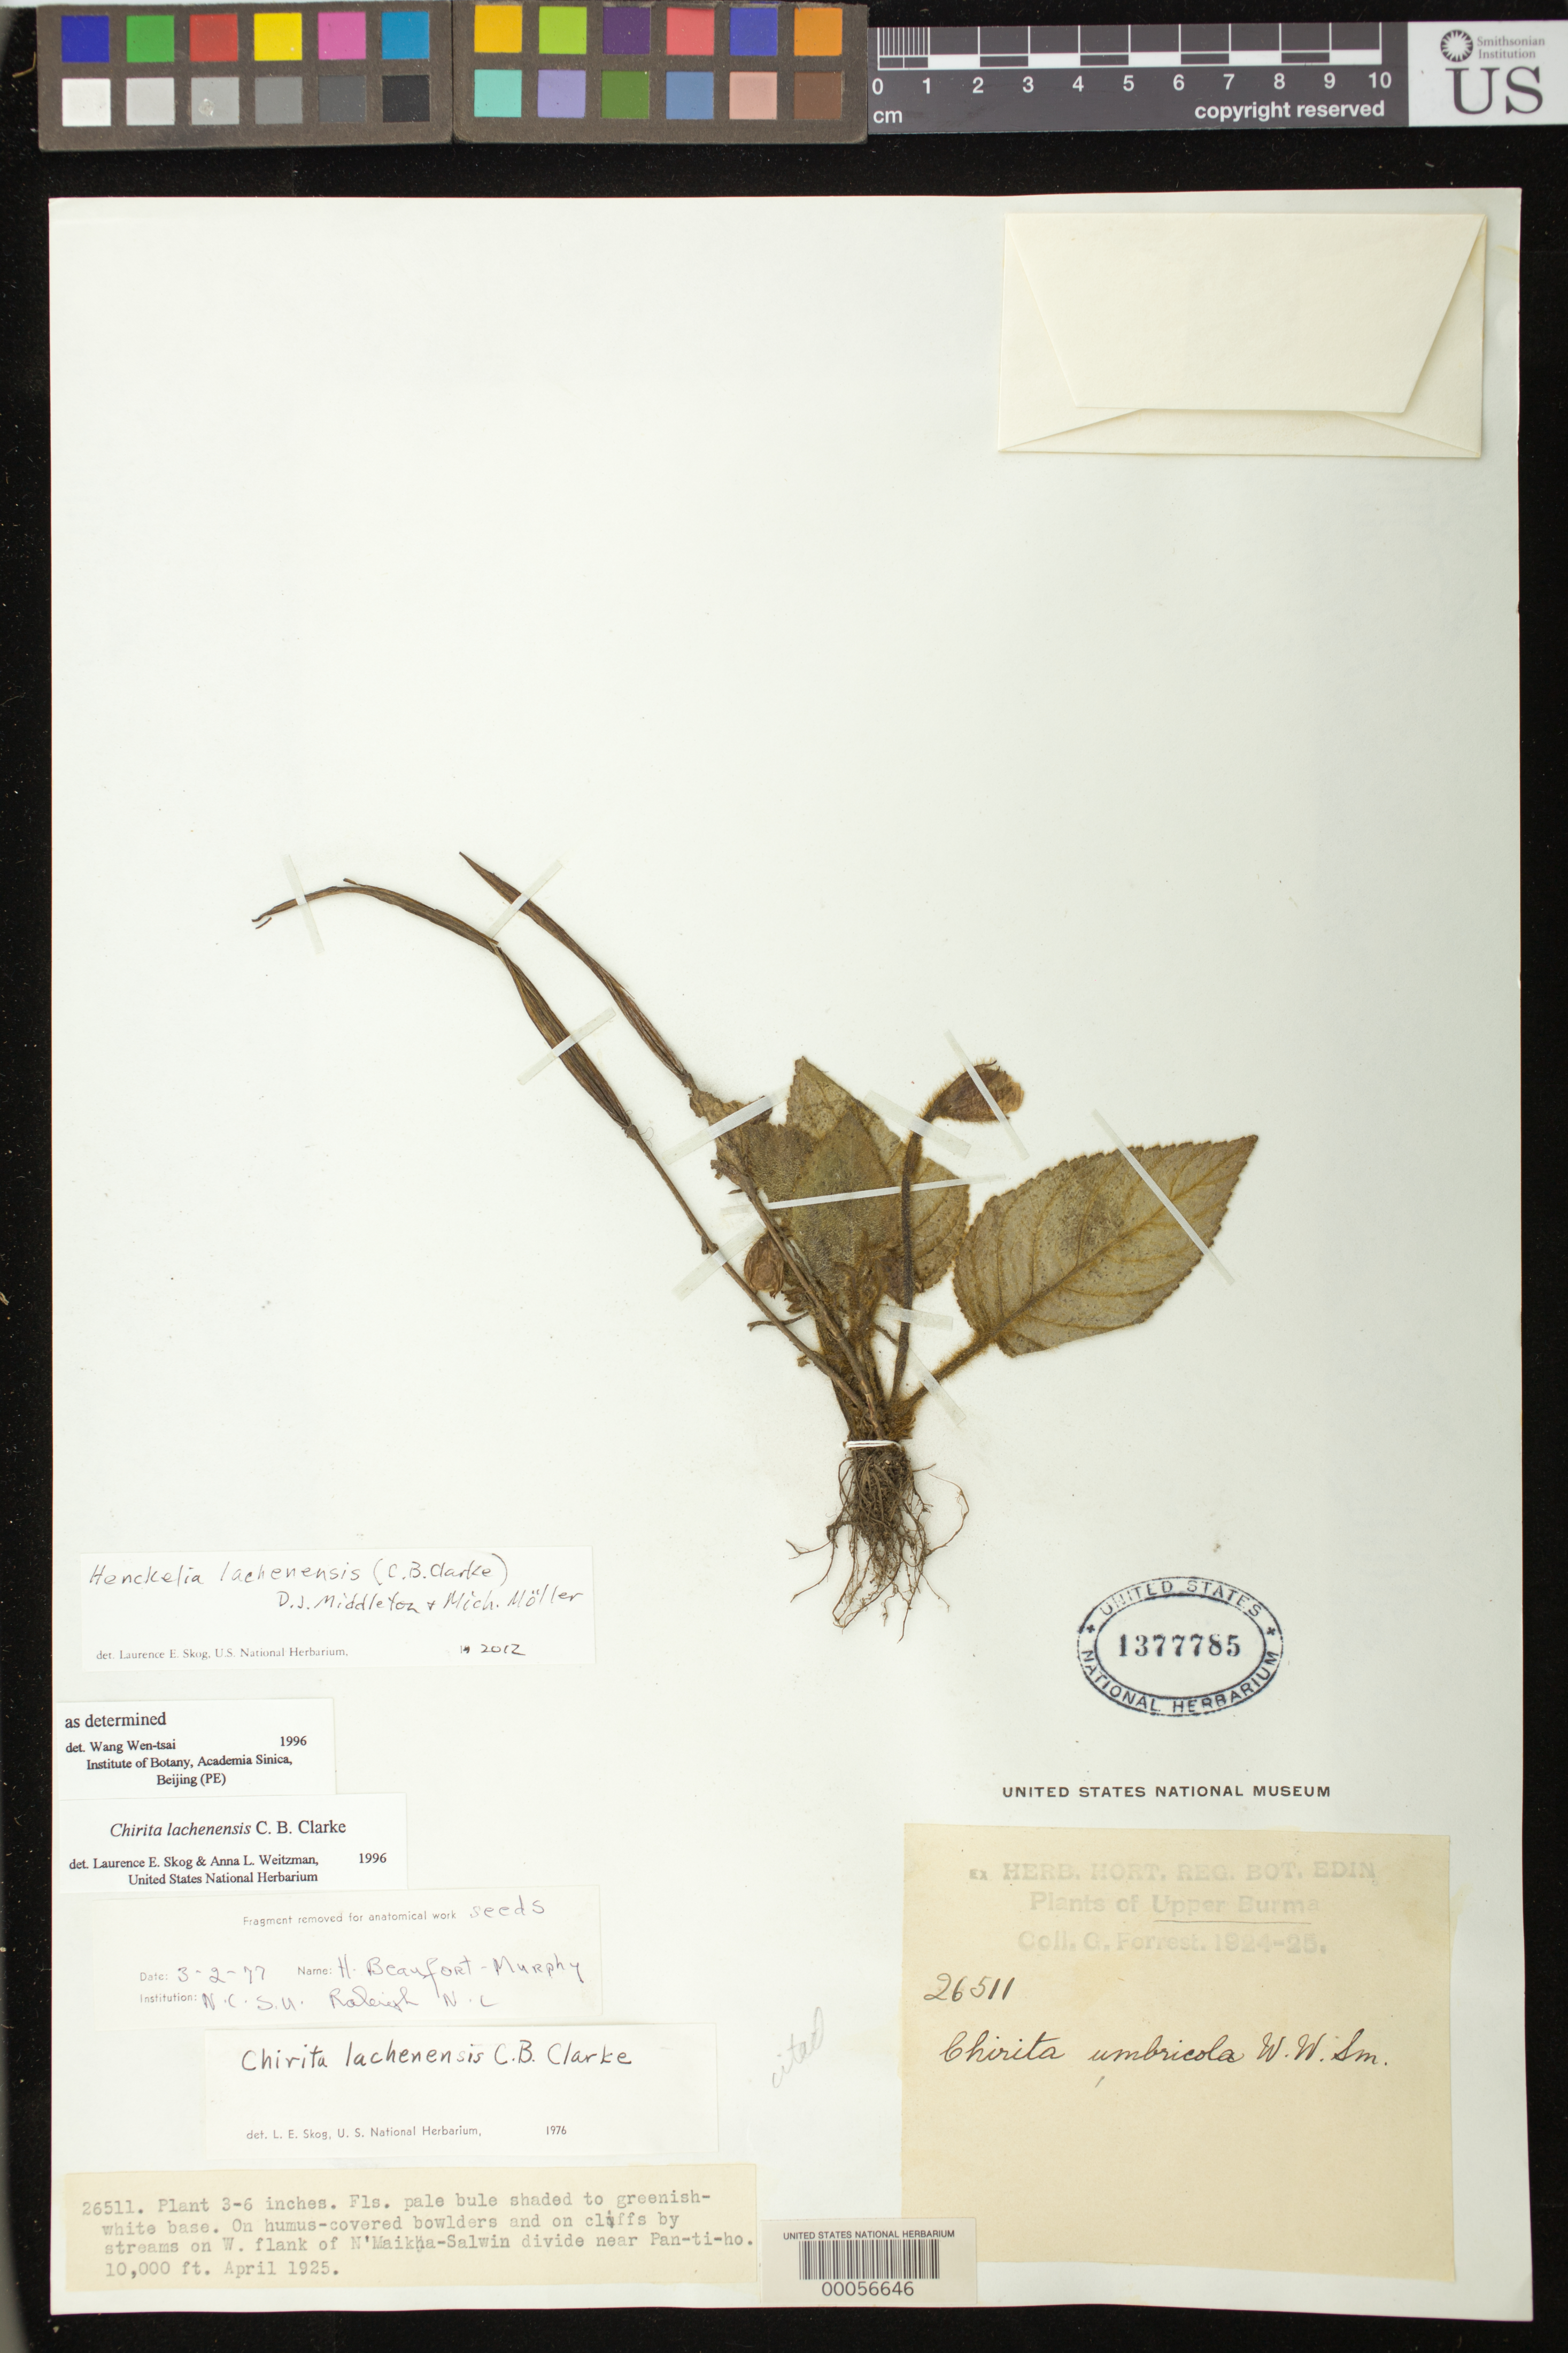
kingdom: Plantae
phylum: Tracheophyta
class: Magnoliopsida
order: Lamiales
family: Gesneriaceae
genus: Henckelia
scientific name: Henckelia lachenensis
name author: (C.B. Clarke) D.J. Middleton & Mich. Möller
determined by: Skog, Laurence E.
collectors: G. Forrest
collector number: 26511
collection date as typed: Apr 1925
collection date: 1925-04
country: Myanmar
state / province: Kachin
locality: W flank of N'maikha - Salwin divide near Pan -ti - Ho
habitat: On humus-coveredboulders and on cliffs by streams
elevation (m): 3048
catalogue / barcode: US 1377785